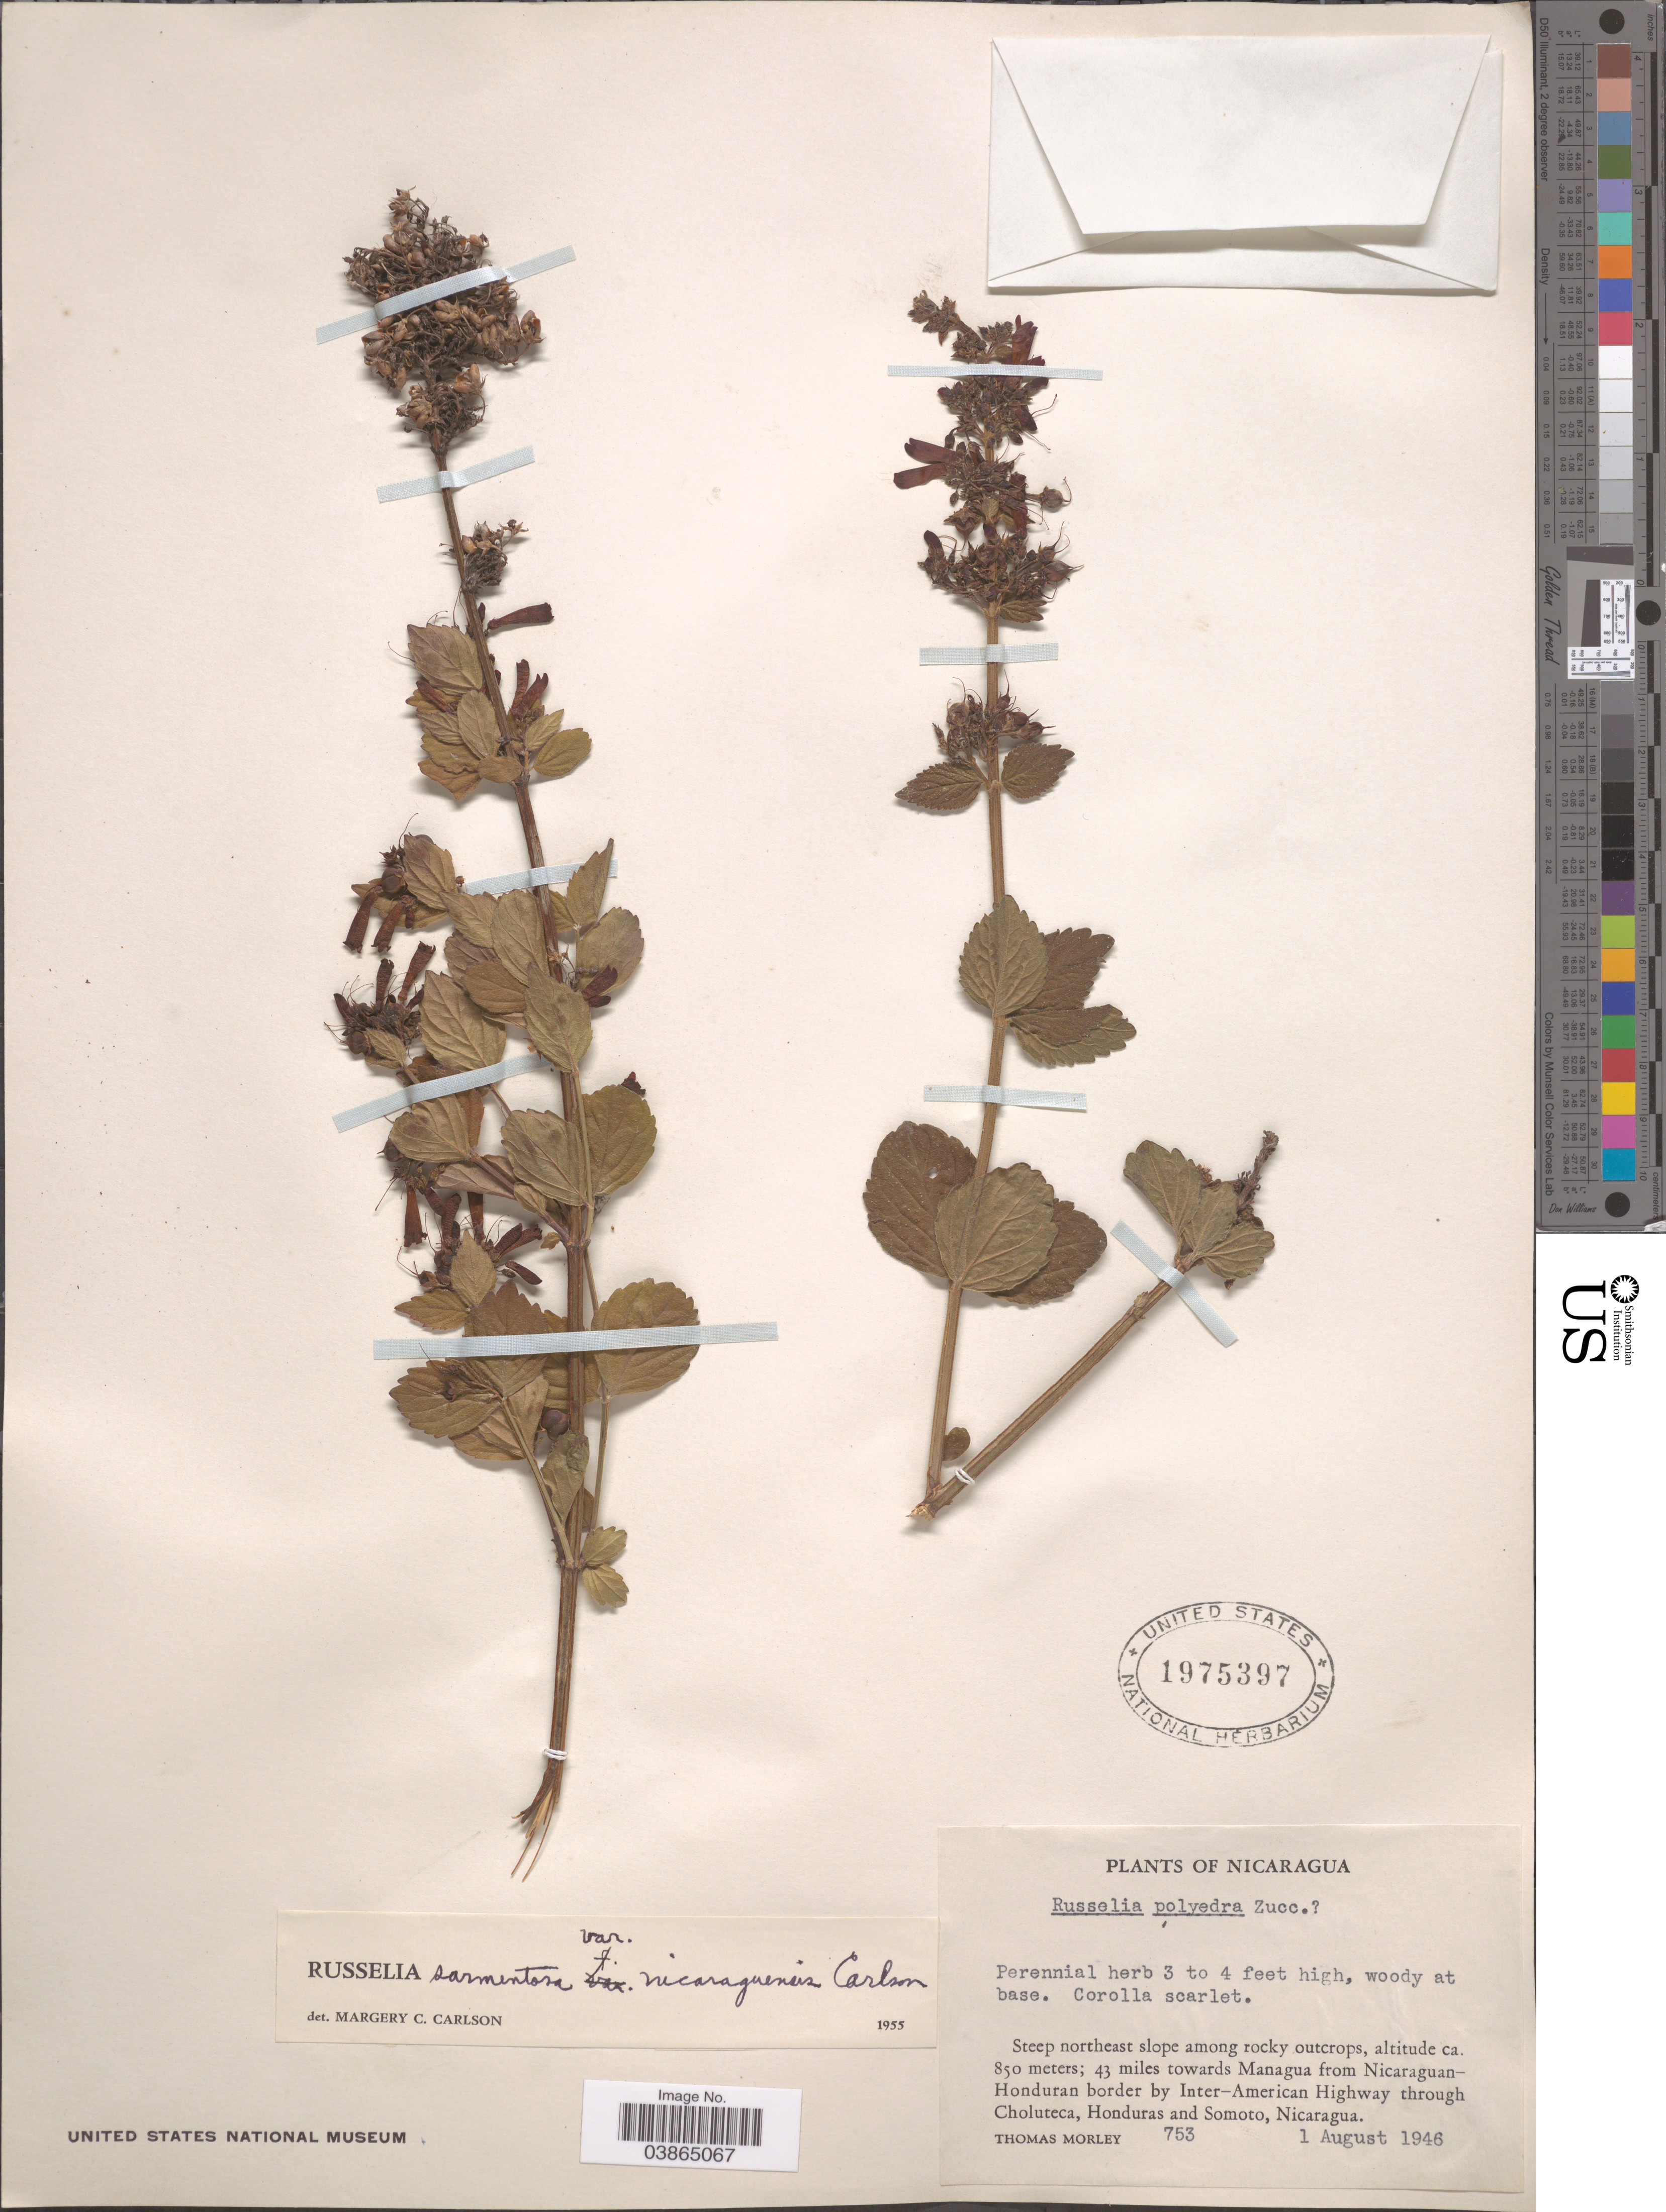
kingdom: Plantae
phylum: Tracheophyta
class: Magnoliopsida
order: Lamiales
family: Plantaginaceae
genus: Russelia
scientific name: Russelia sarmentosa var. nicaraguensis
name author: Carlson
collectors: T. Morley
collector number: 753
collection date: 1946-08-01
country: Nicaragua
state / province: Managua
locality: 43 miles towards Managua from Nicaraguan-Honduran border by Inter-American Highway through Choluteca, Honduras and Somoto.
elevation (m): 850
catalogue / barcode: US 1975397